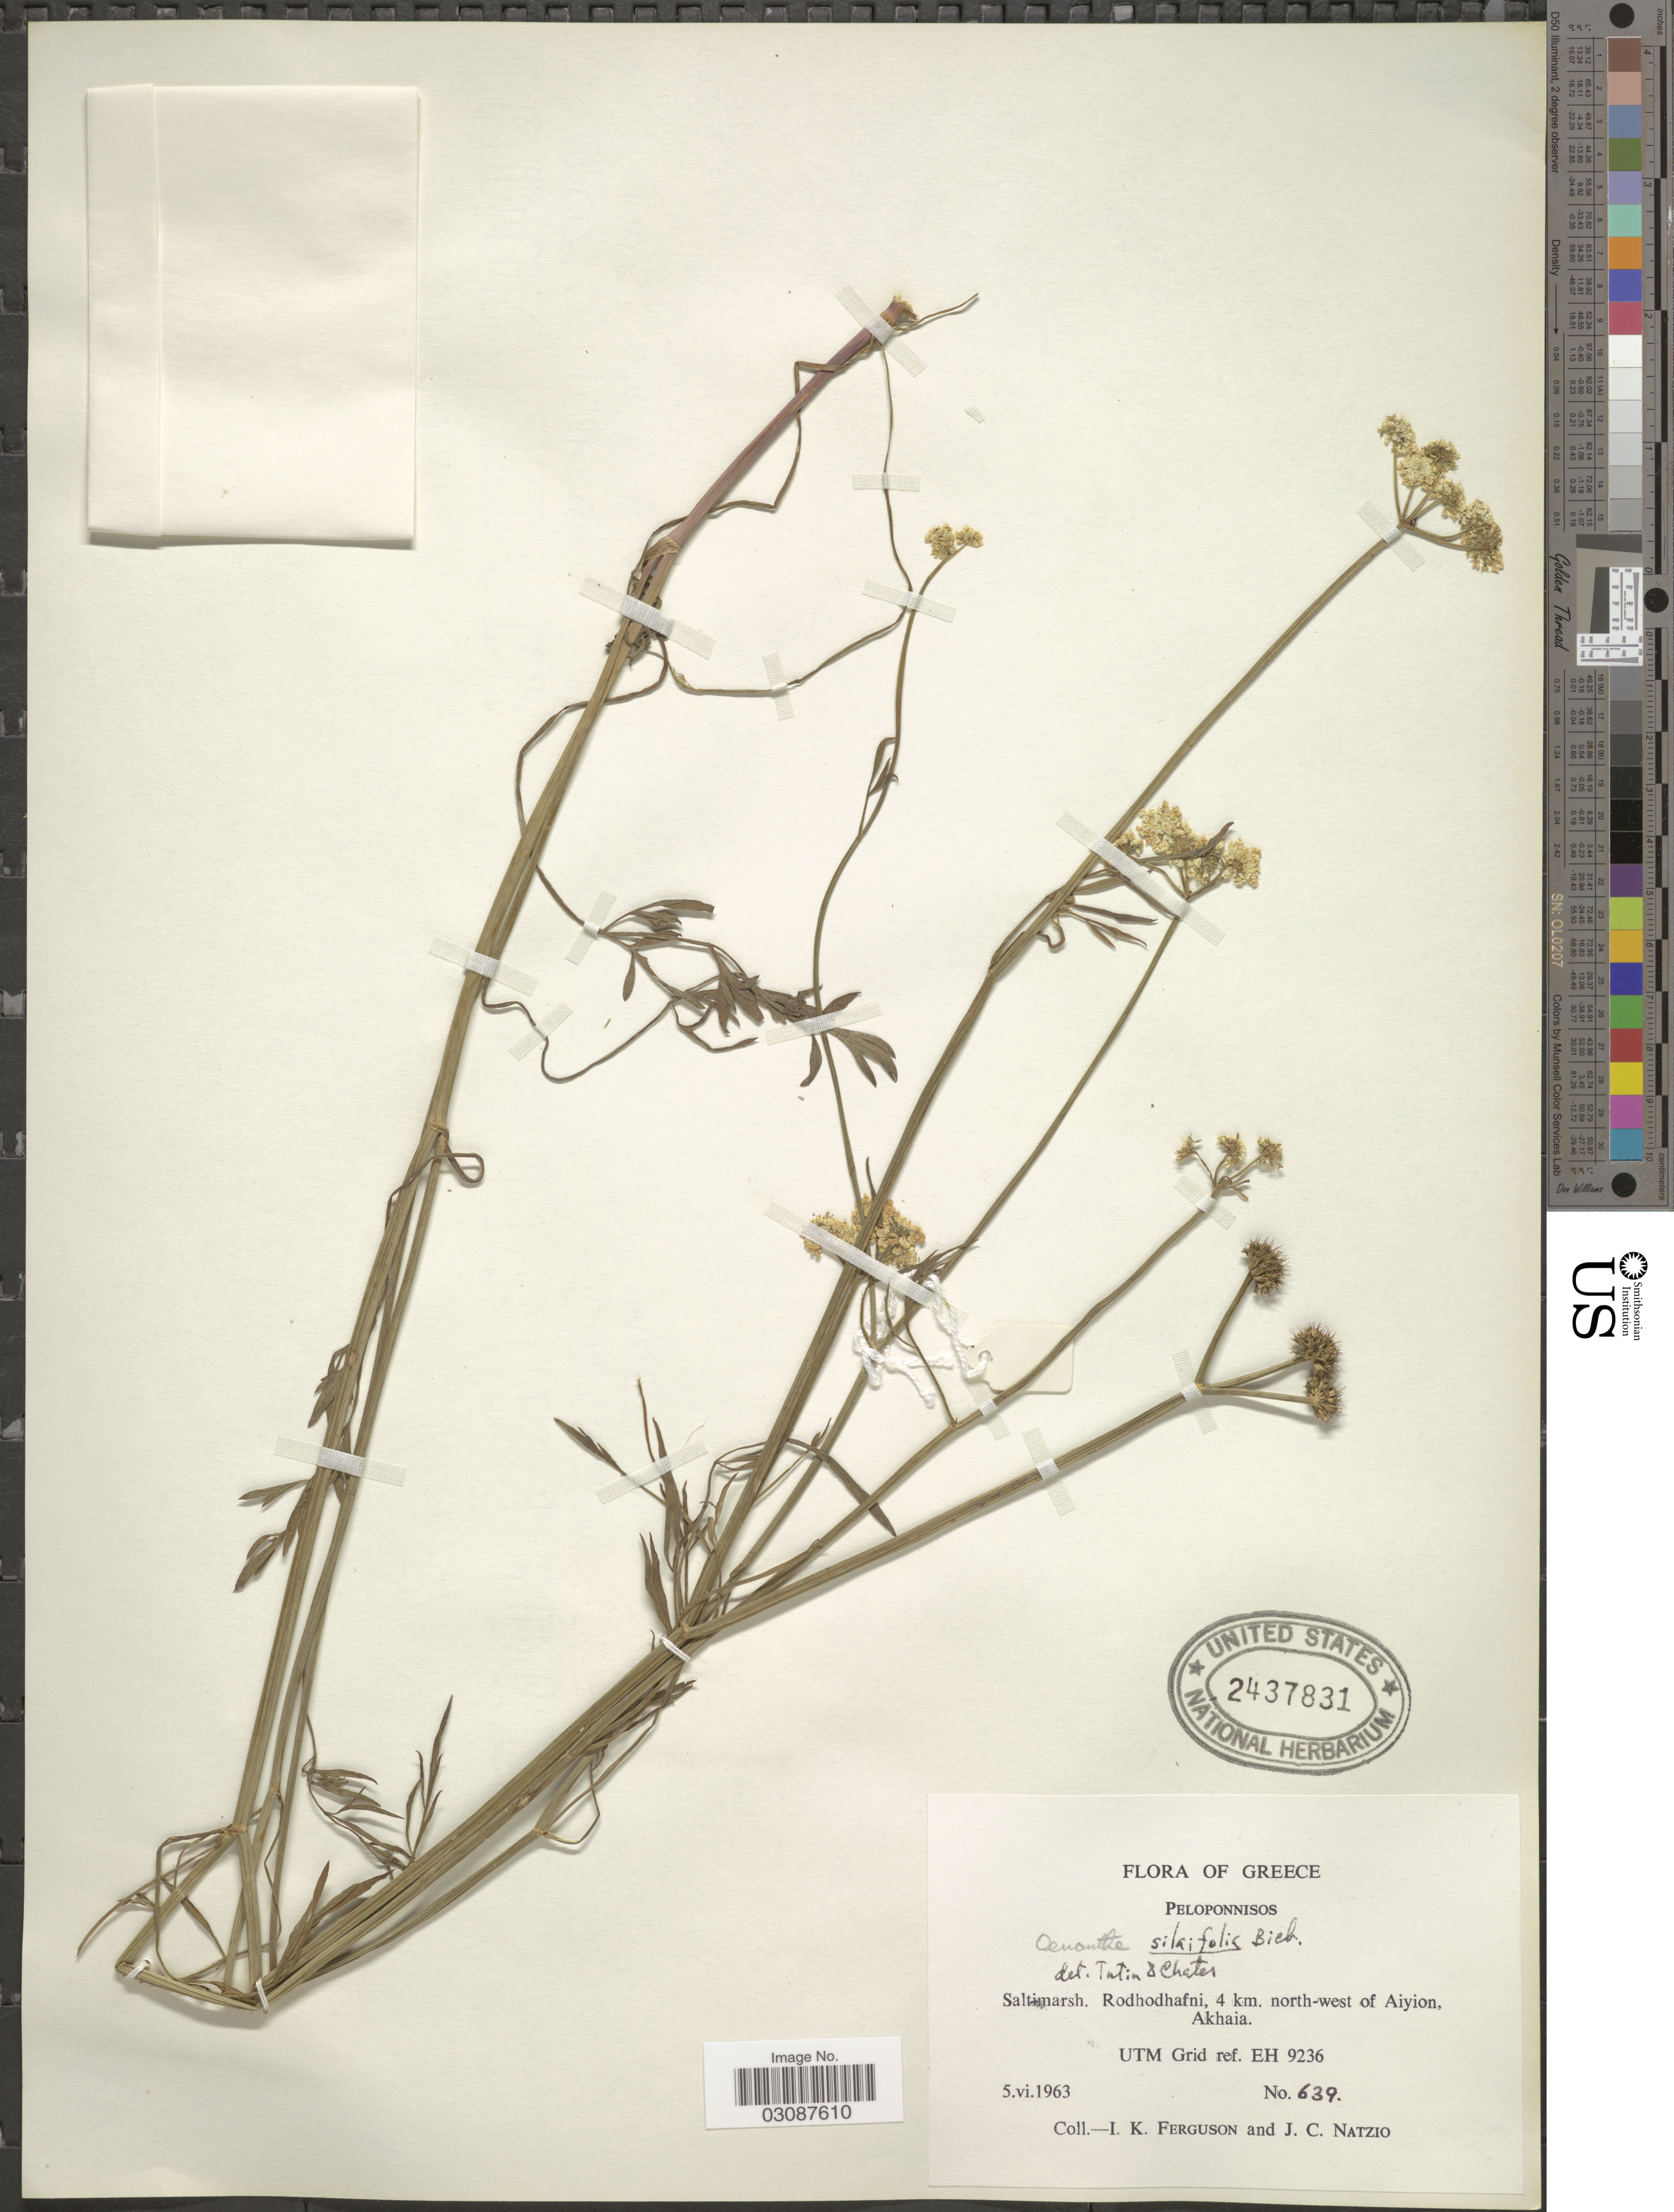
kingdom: Plantae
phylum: Tracheophyta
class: Magnoliopsida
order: Apiales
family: Apiaceae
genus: Oenanthe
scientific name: Oenanthe silaifolia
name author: M. Bieb.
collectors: I. K. Ferguson & J. Natzio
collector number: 639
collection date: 1963-06-05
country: Greece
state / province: Peloponnese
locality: Peloponnisos. Saltimarsh. Rodhodhafni, 4 km. north-west of Aiyion. Akhaia. UTM Grid ref. EH 9236.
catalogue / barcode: US 2437831